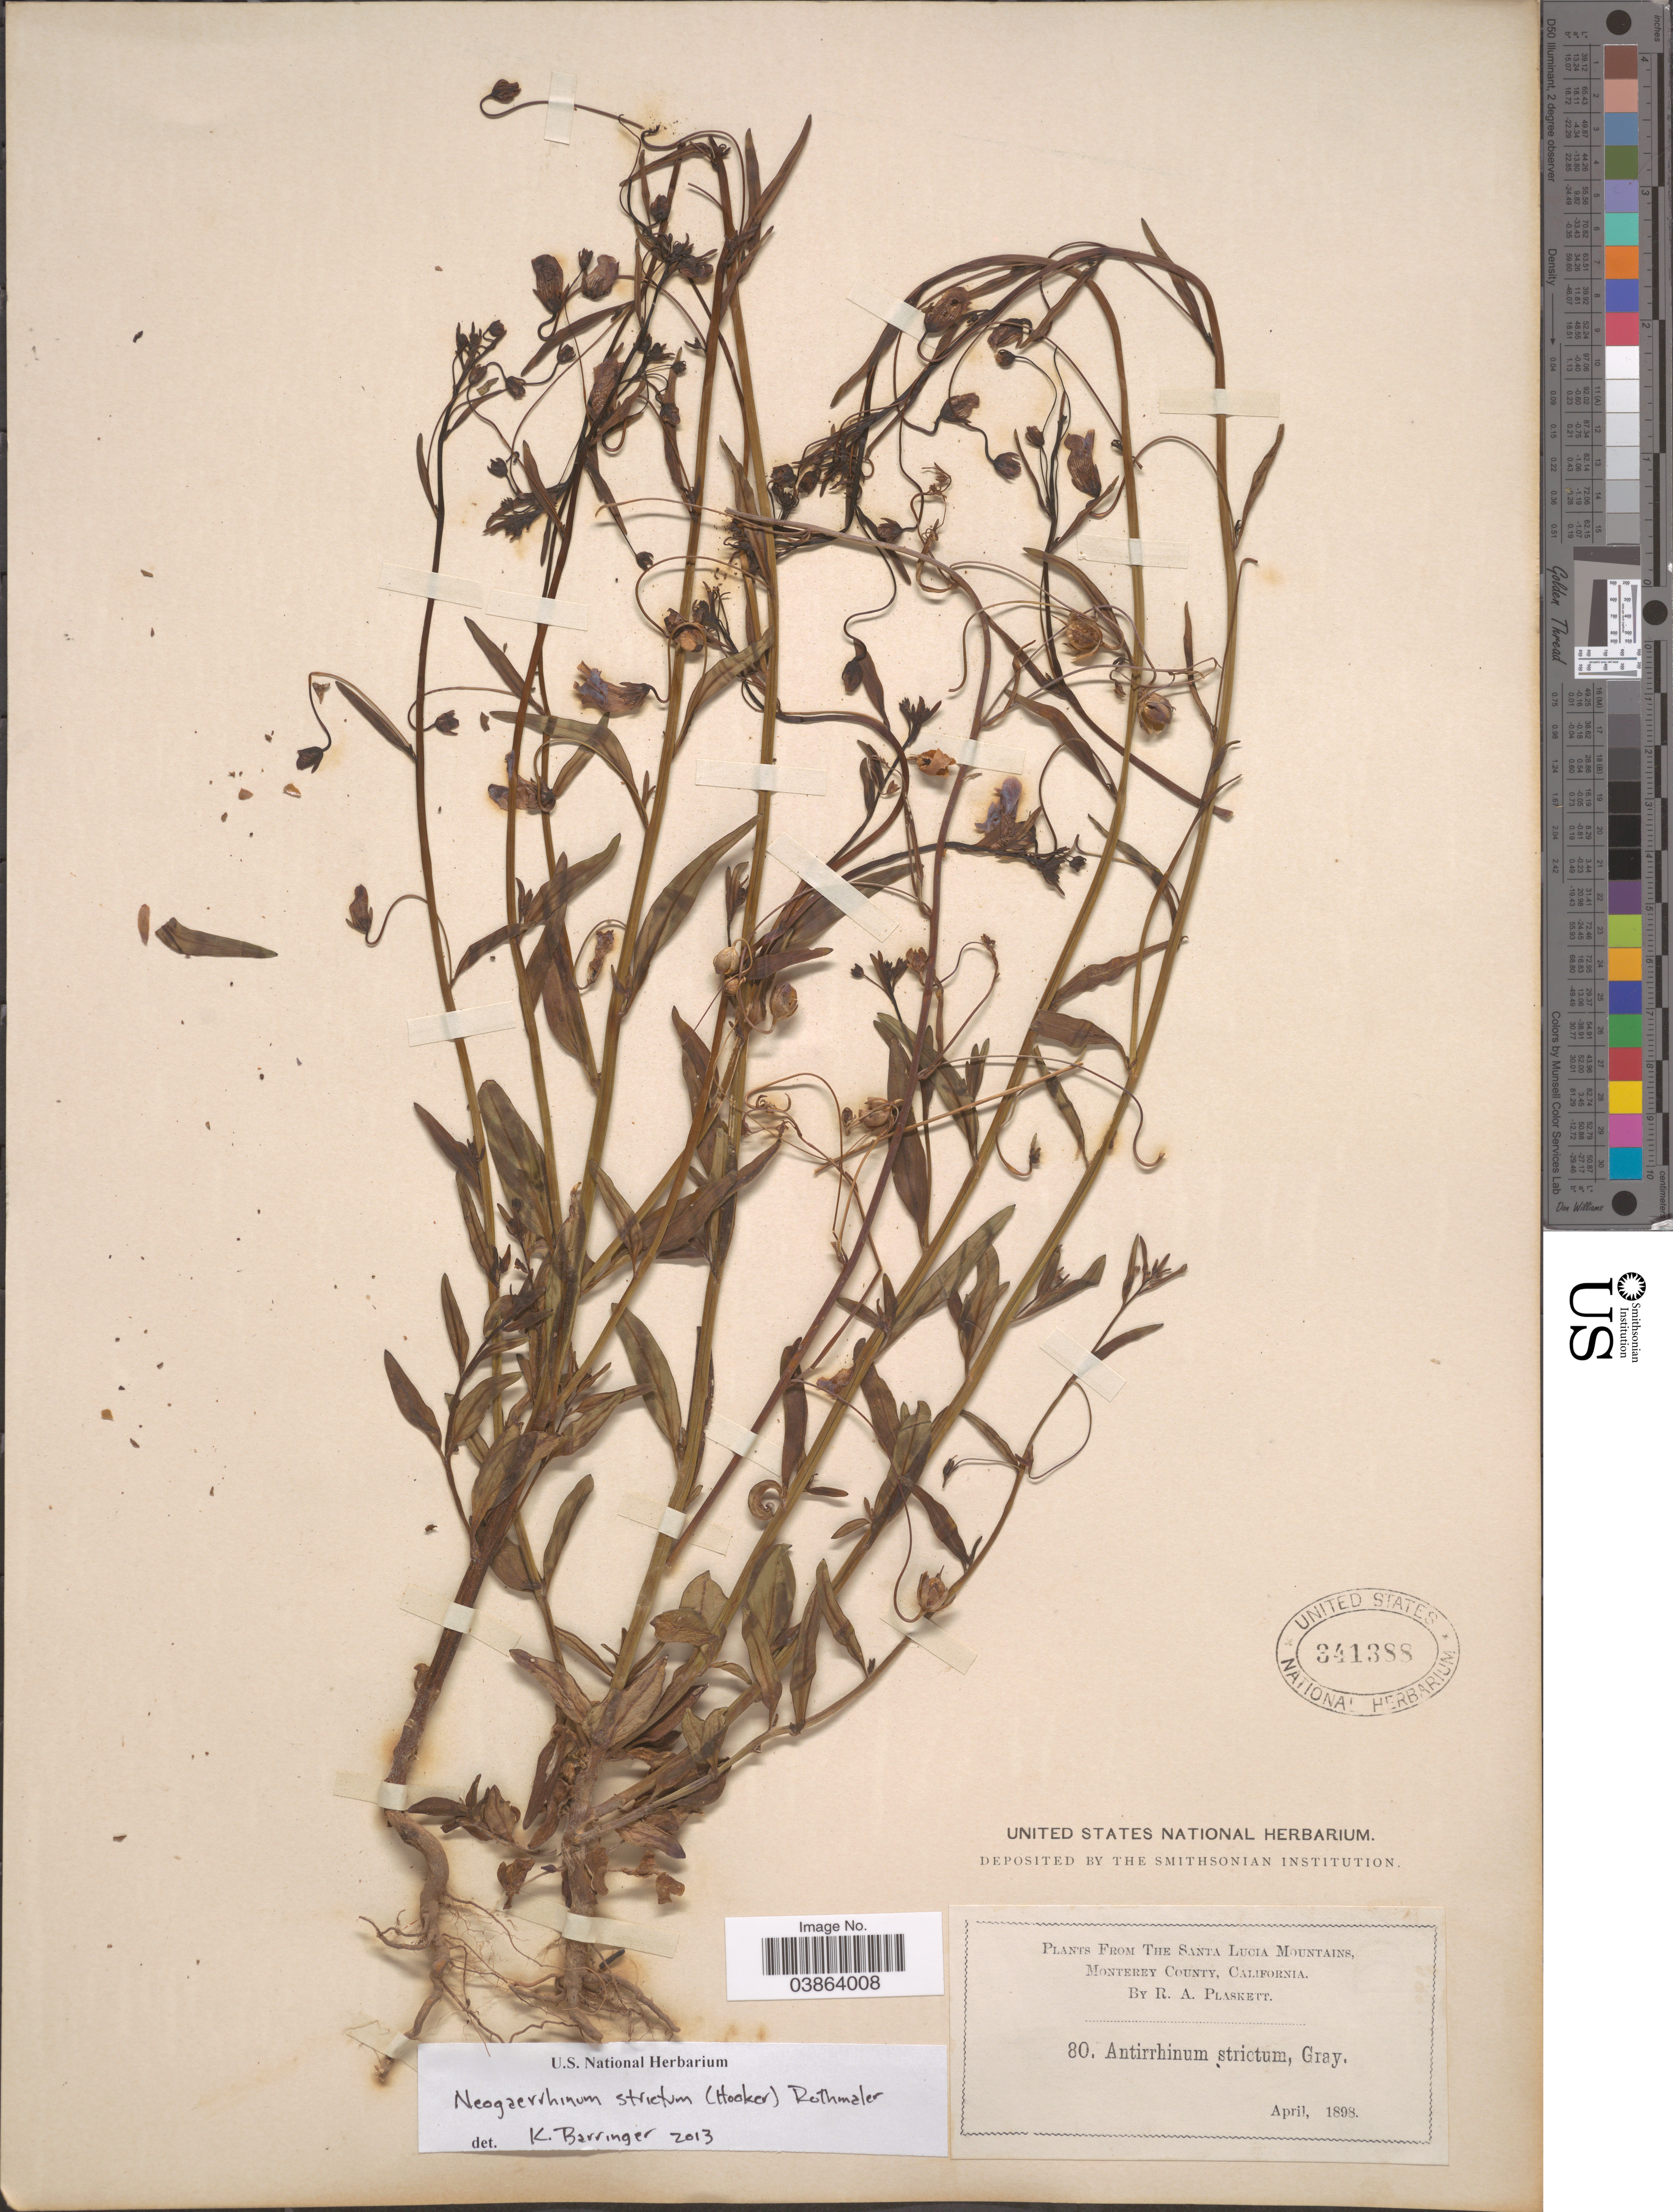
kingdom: Plantae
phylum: Tracheophyta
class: Magnoliopsida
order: Lamiales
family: Plantaginaceae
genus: Neogaerrhinum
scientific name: Neogaerrhinum strictum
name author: (Hook. & Arn.) Rothm.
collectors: R. Plaskett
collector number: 80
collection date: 1898-04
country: United States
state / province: California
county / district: Monterey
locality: The Santa Lucia Mountains, Monterey County.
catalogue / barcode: US 341388